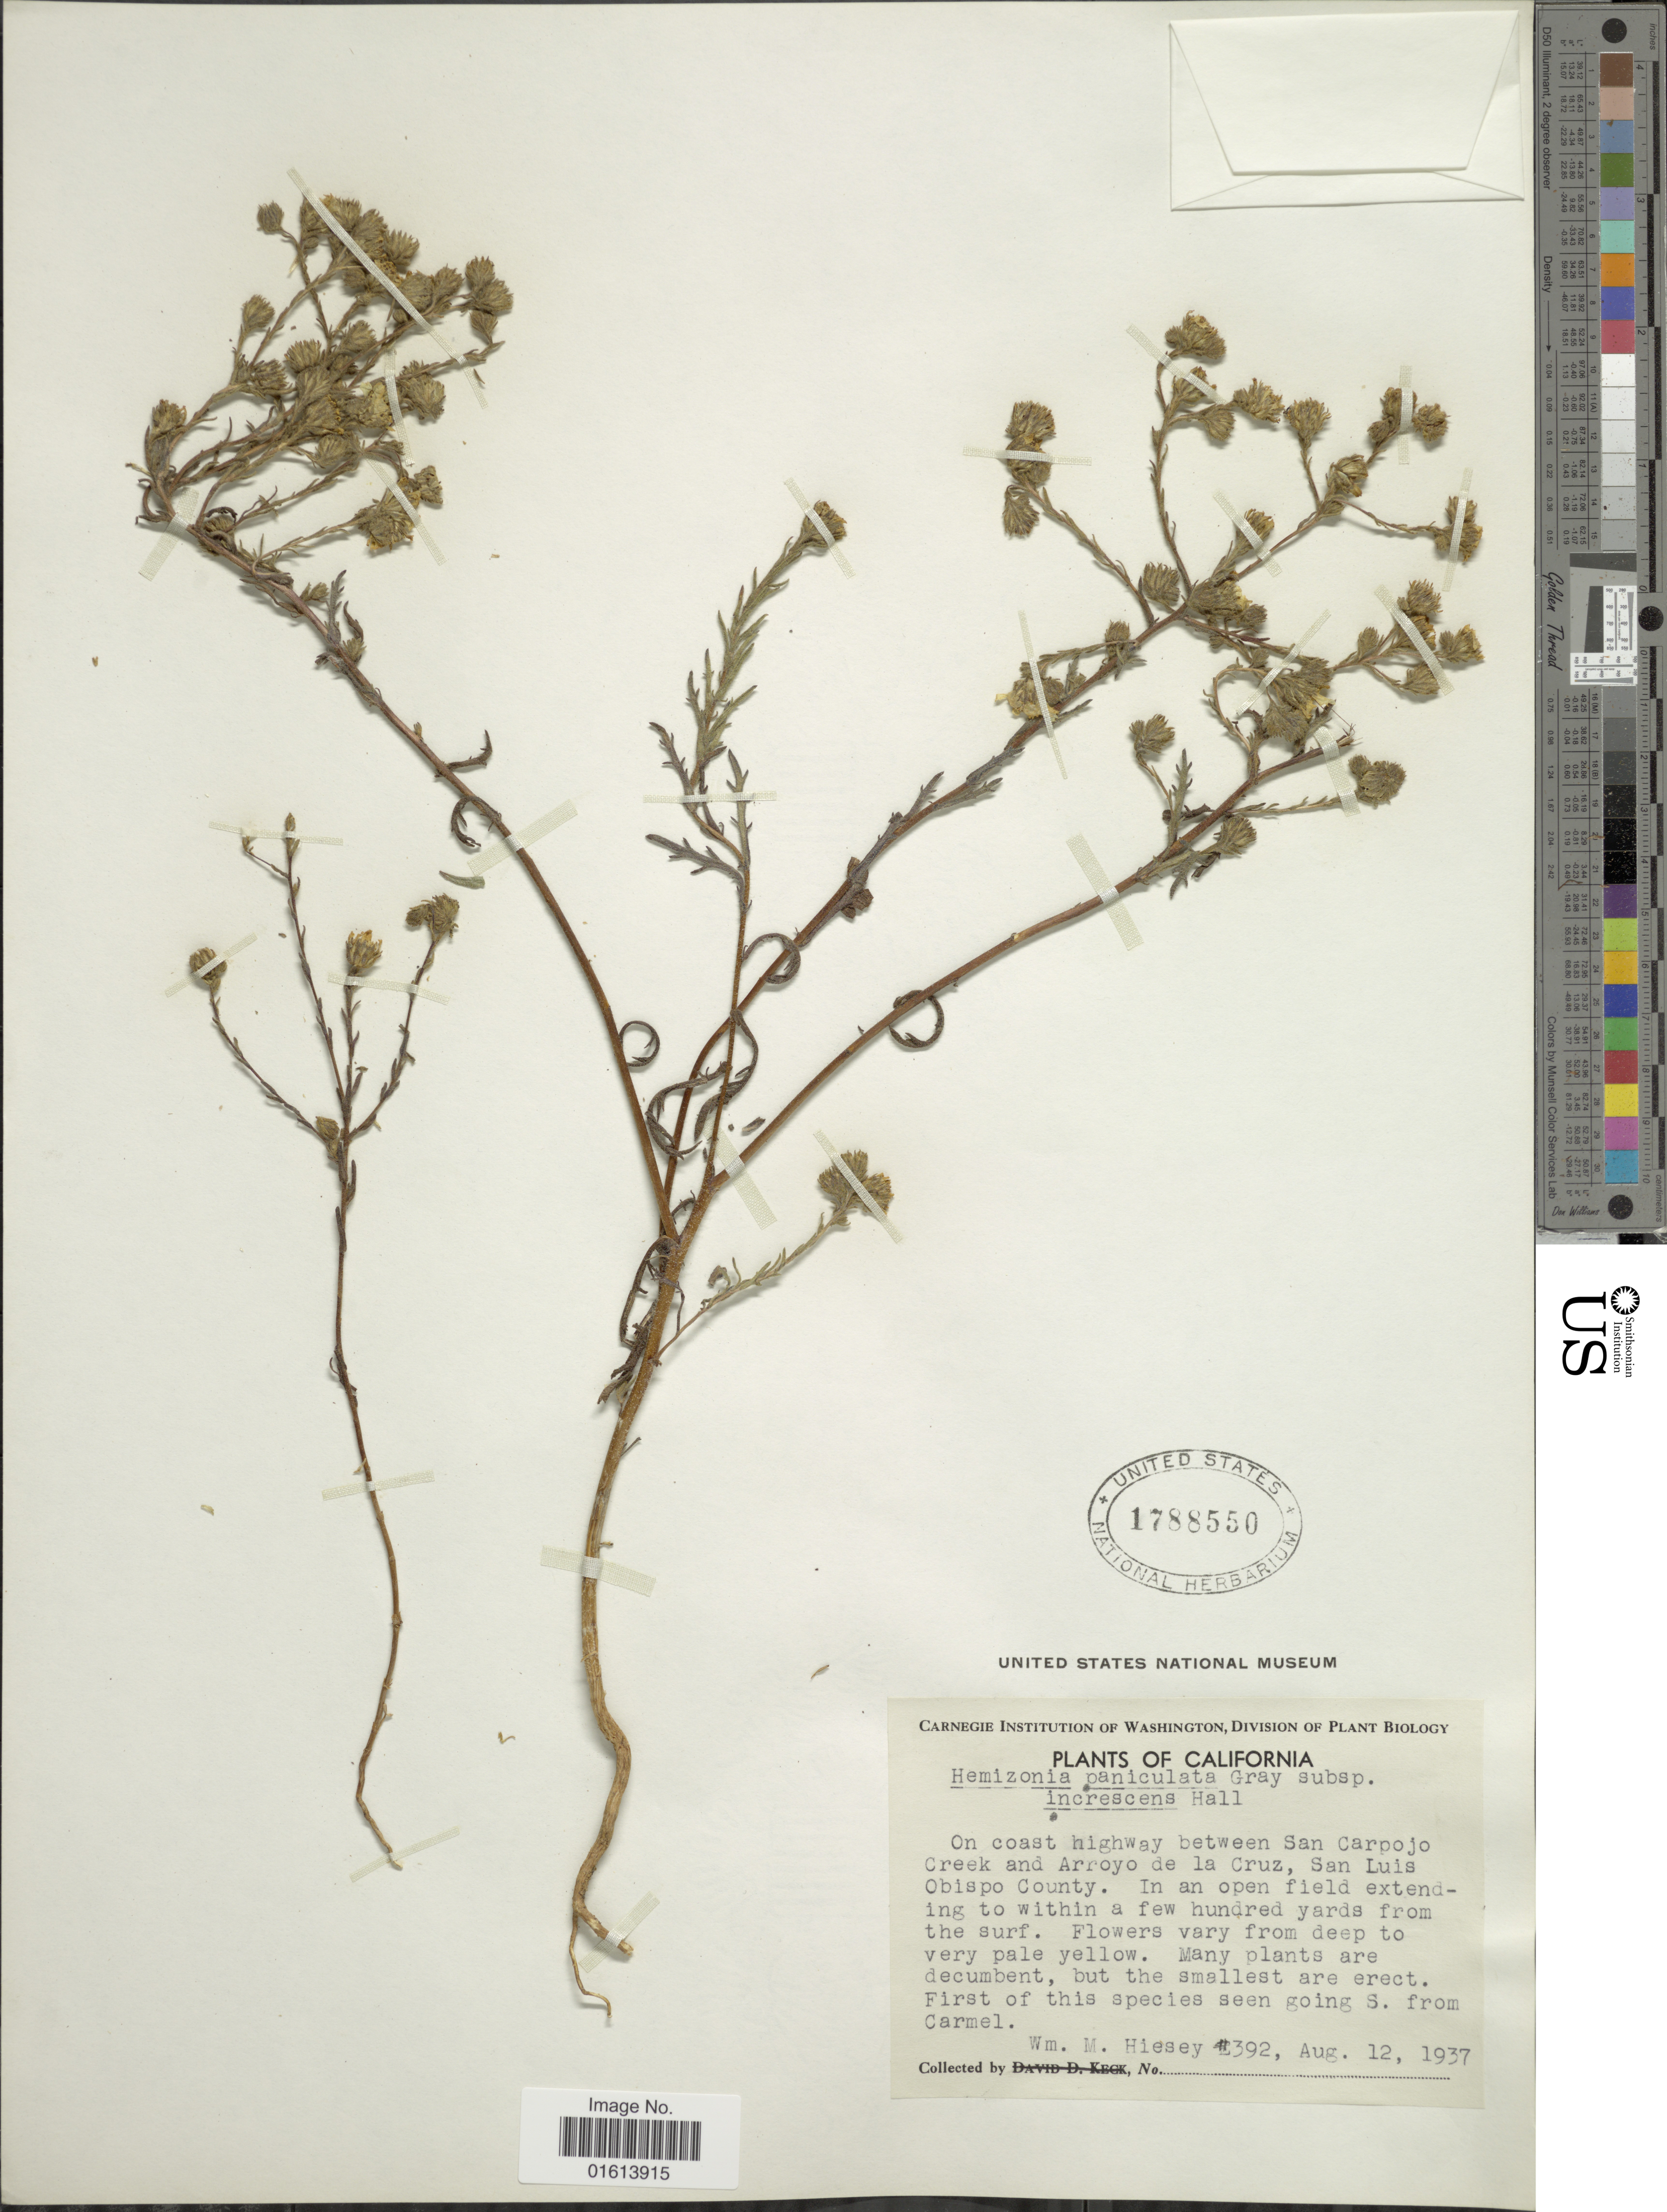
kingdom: Plantae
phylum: Tracheophyta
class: Magnoliopsida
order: Asterales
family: Asteraceae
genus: Deinandra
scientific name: Deinandra paniculata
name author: (A. Gray) Davidson & Moxley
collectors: W. Hiesey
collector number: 392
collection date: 1937-08-12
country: United States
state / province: California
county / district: San Luis Obispo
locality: California. On coast highway between San Carpojo Creek and Arroyo de la Crruz, San Luis Obispo County. In and open field extending to within a few hundred yards from the surf.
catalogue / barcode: US 1788550